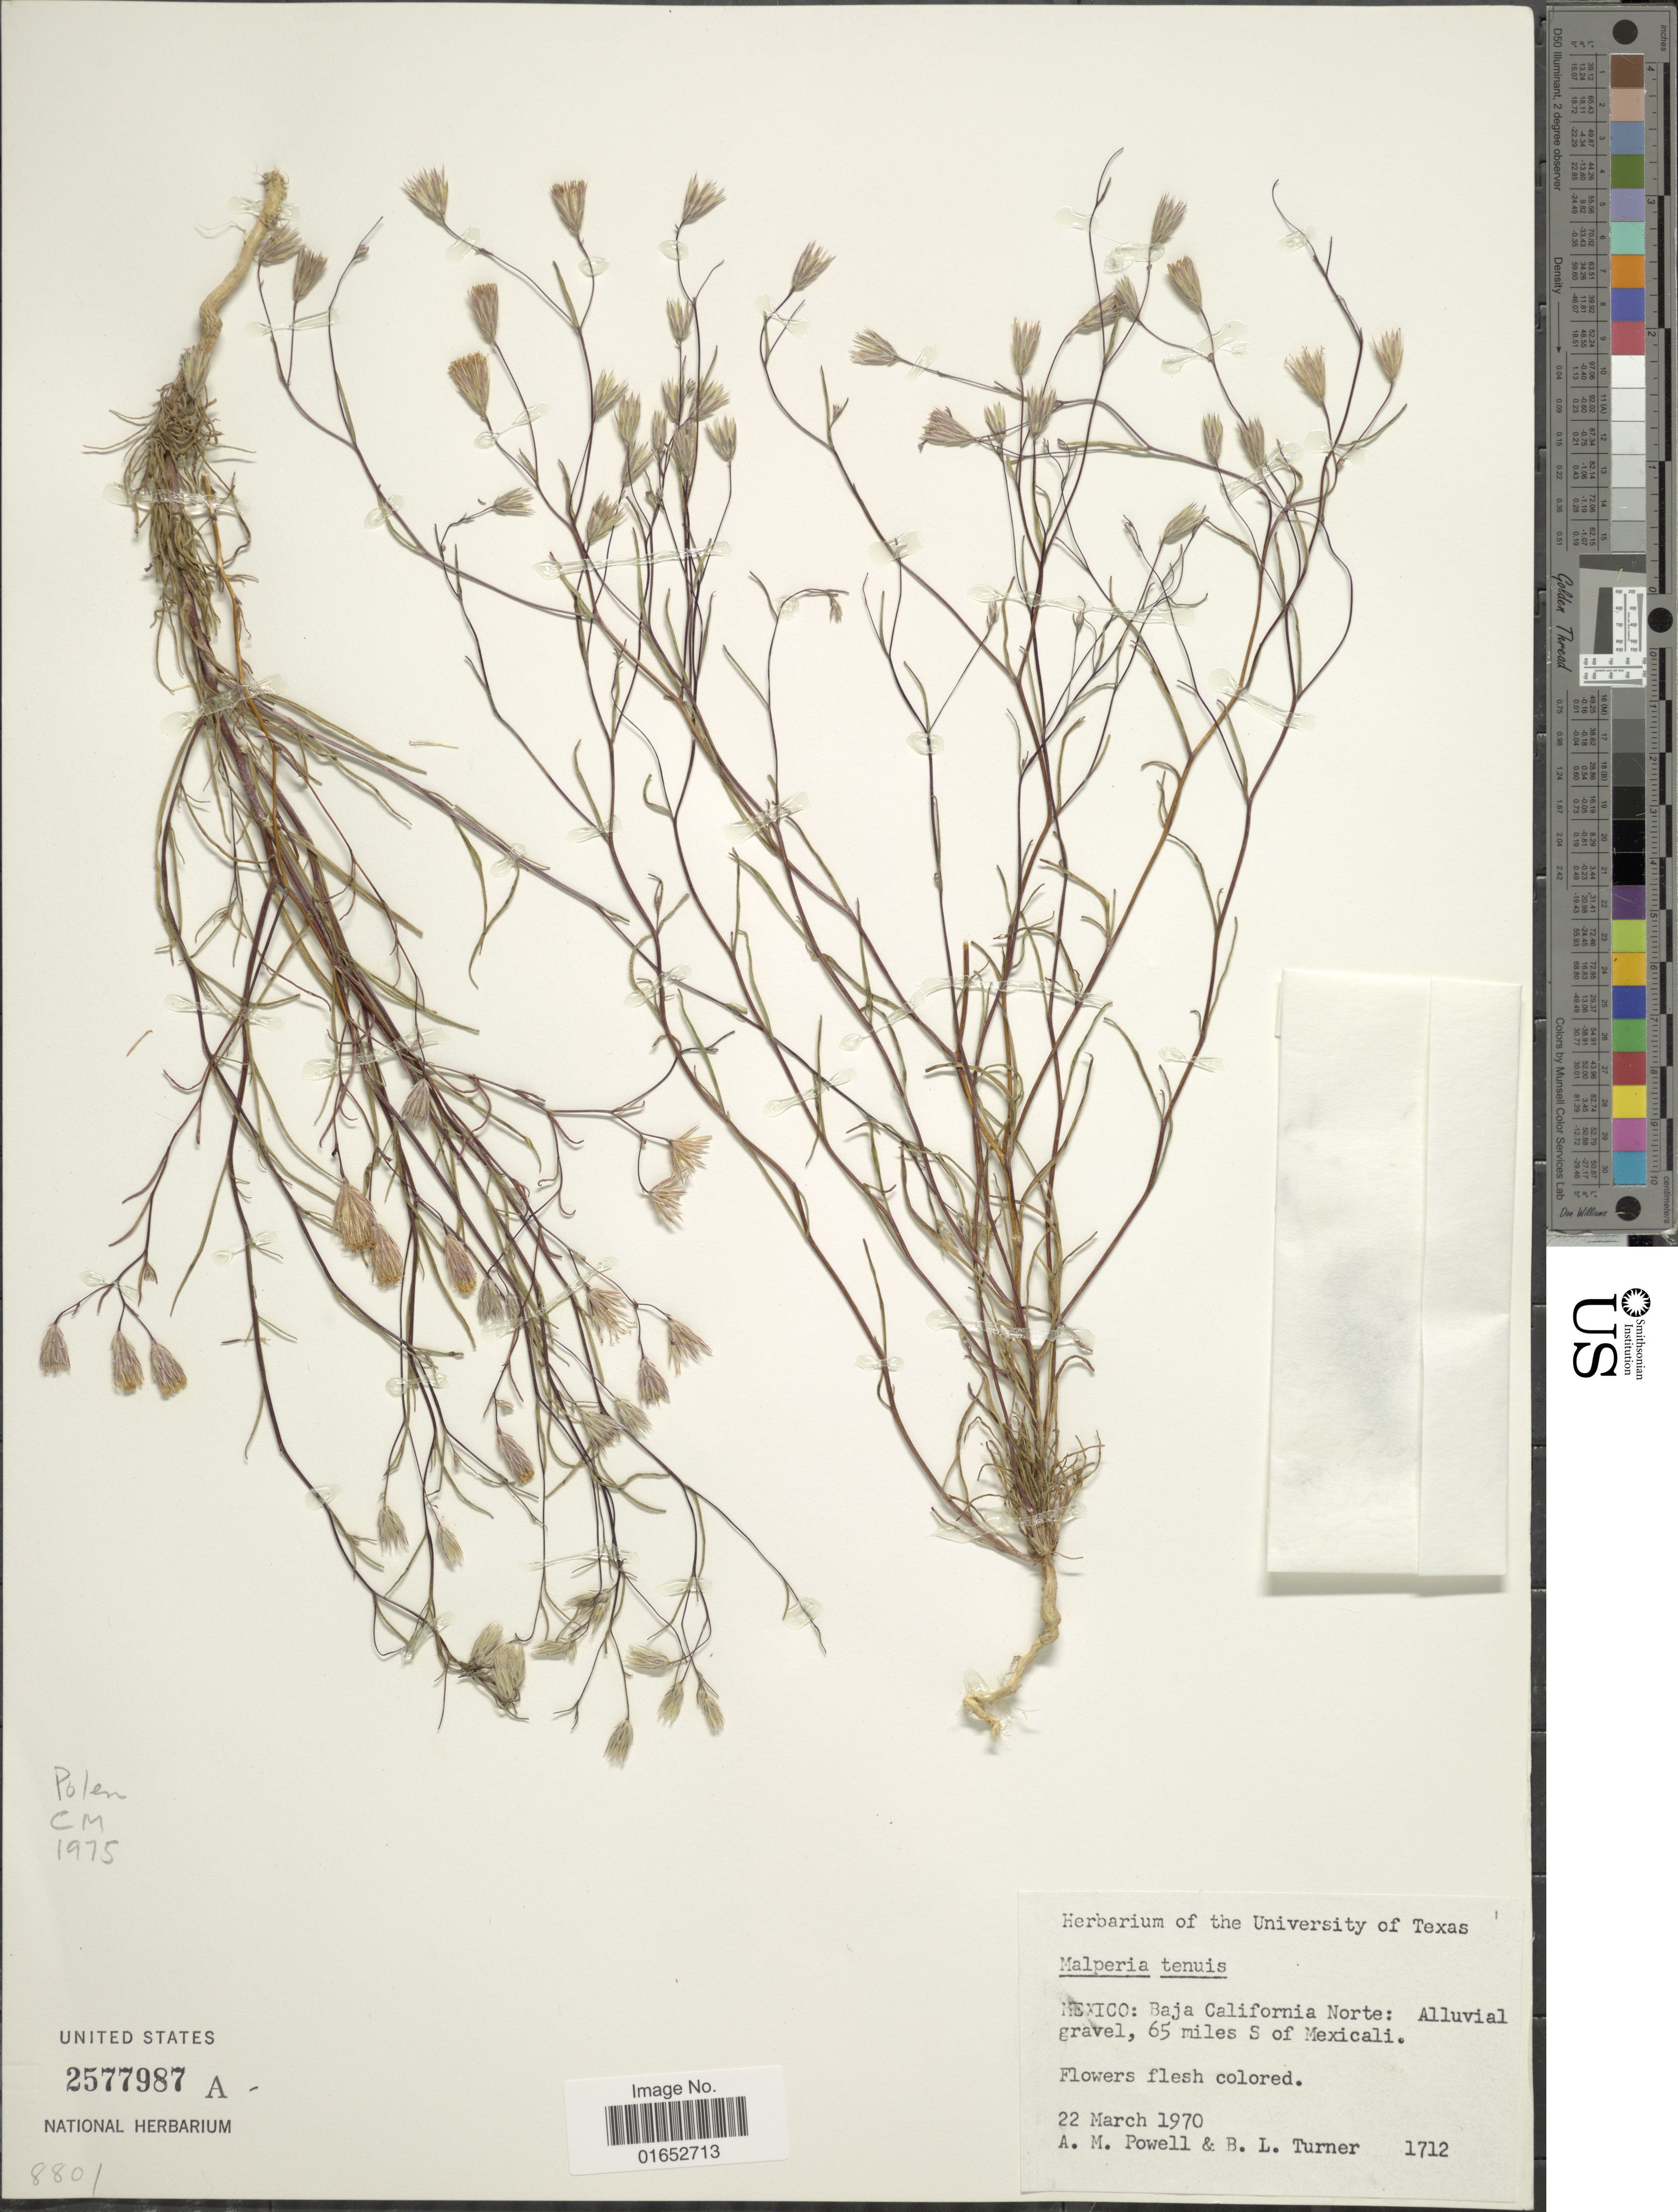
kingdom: Plantae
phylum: Tracheophyta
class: Magnoliopsida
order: Asterales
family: Asteraceae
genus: Malperia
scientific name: Malperia tenuis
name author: S. Watson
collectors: A. M. Powell & B. L. Turner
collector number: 1712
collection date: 1970-03-22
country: Mexico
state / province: Baja California Norte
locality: Alluvial gravel, 65 miles S of Mexicali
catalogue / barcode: US 2577987A